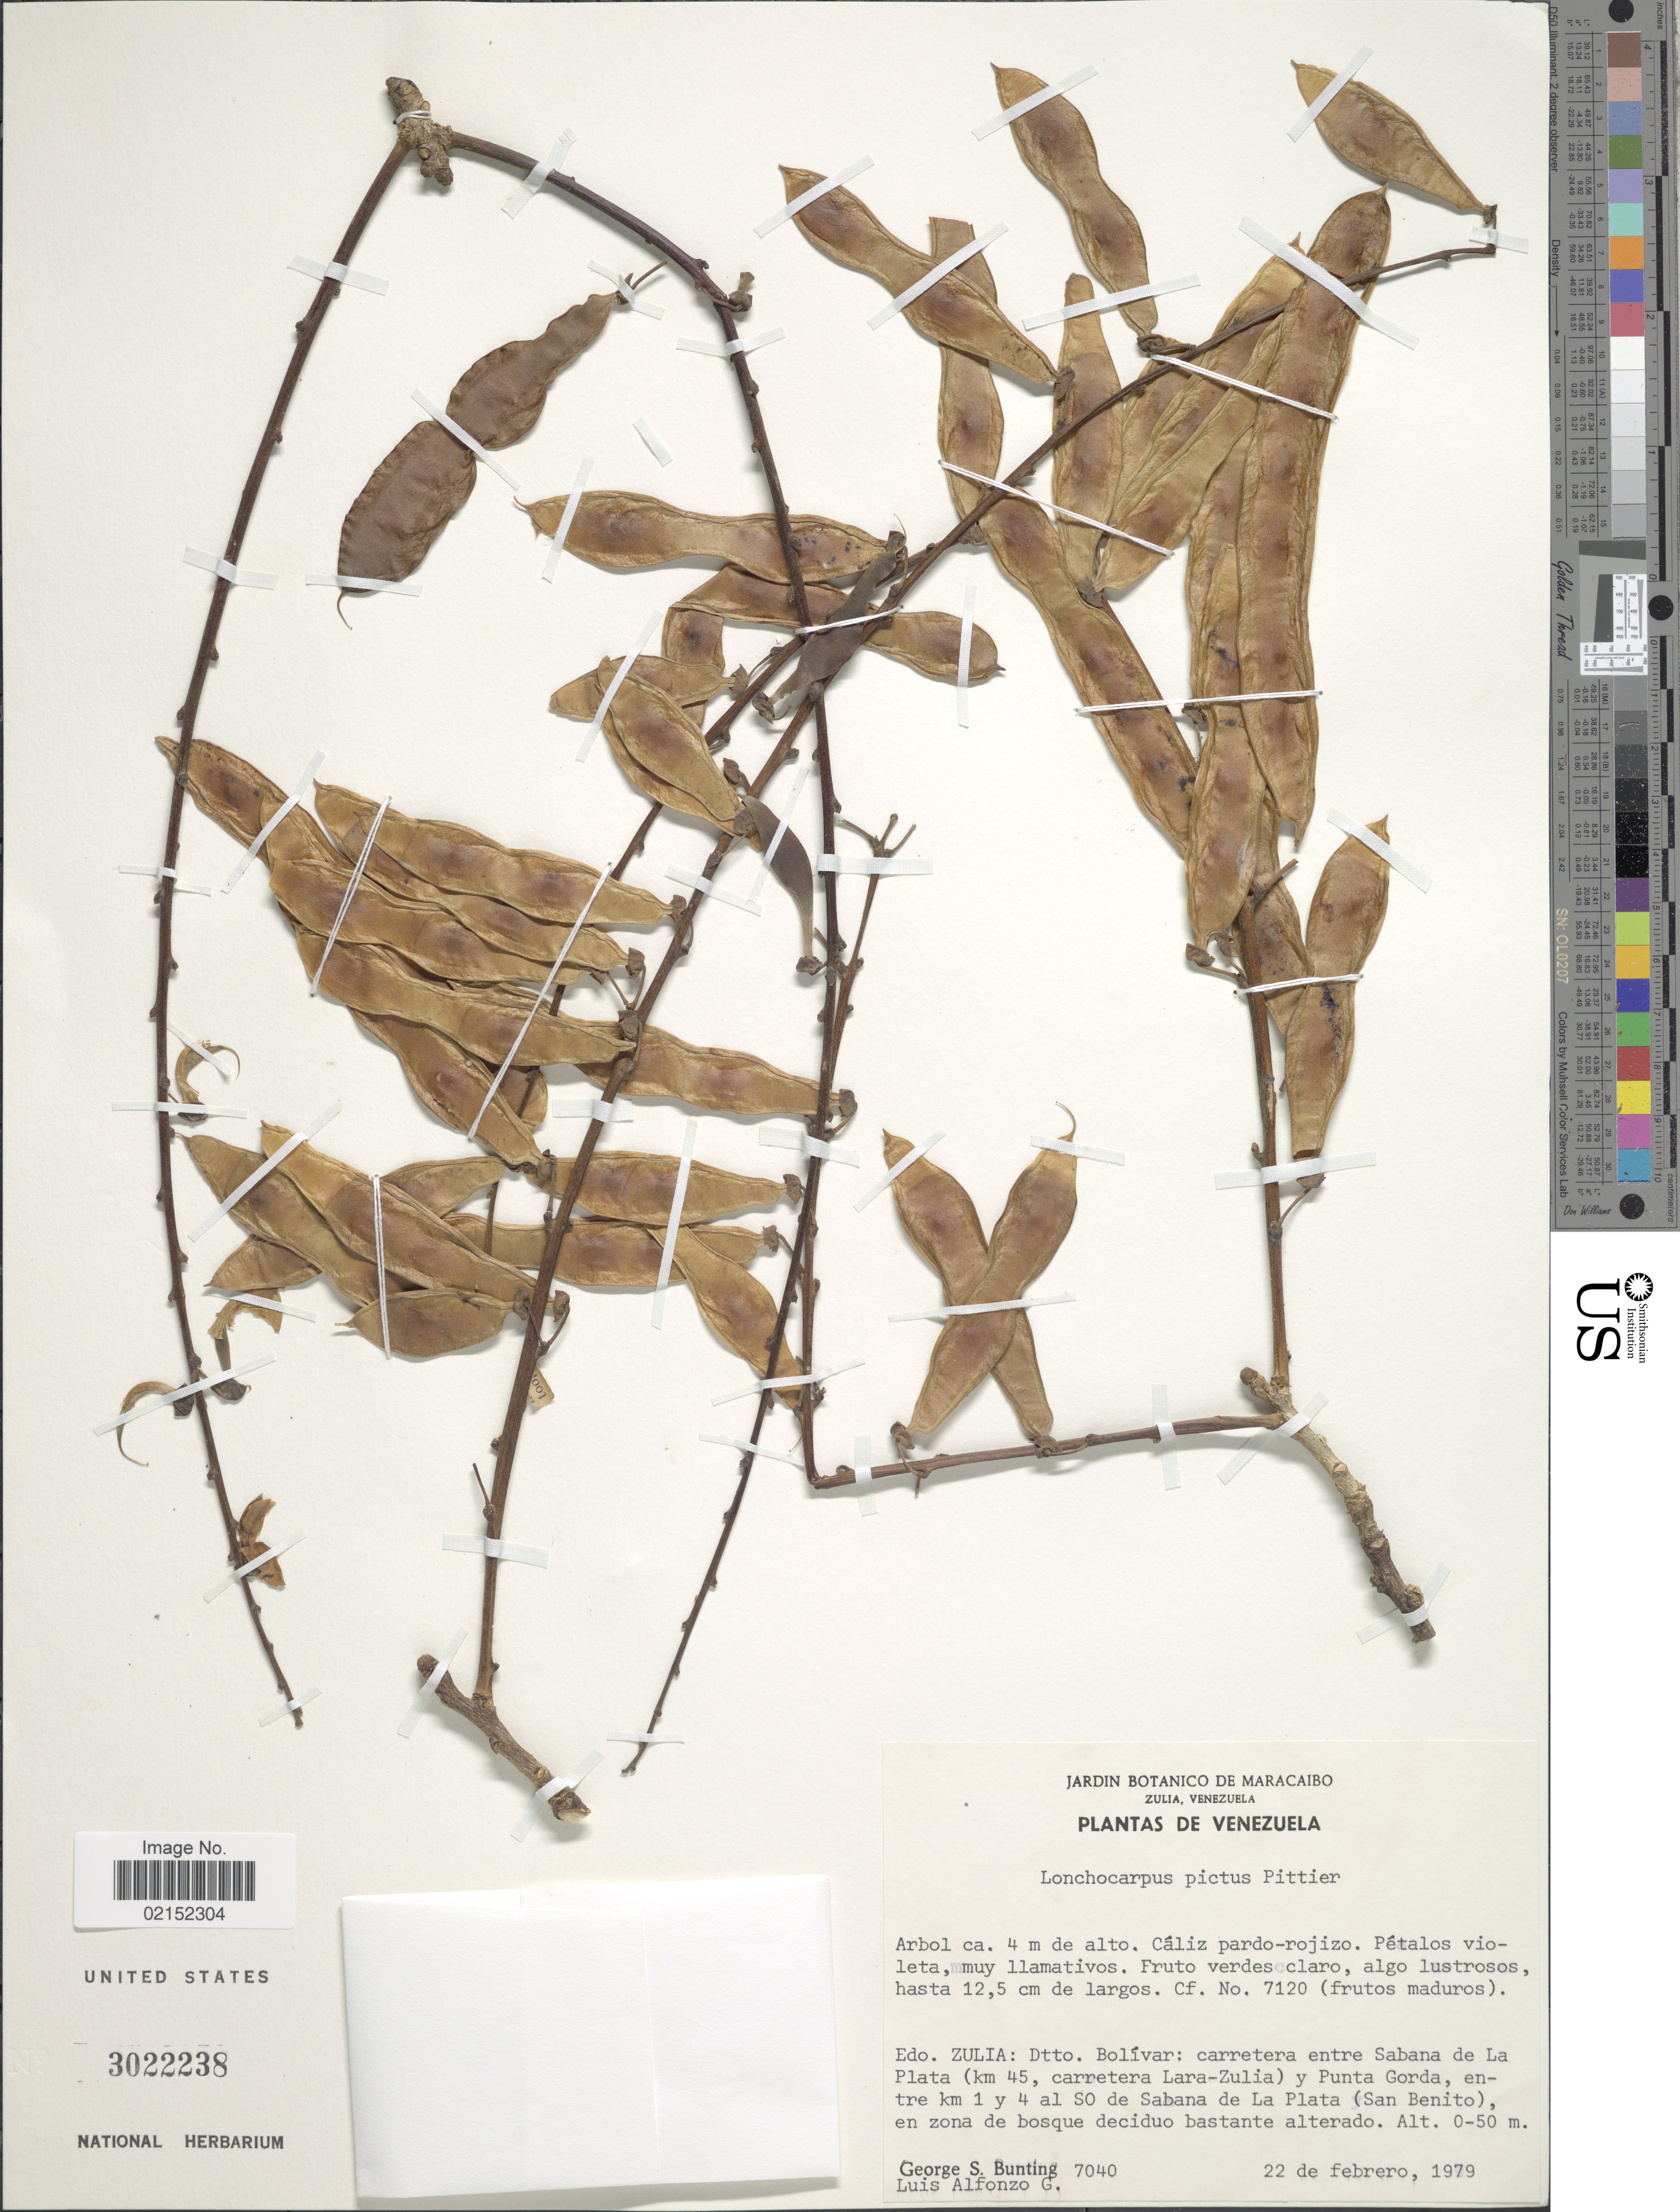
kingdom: Plantae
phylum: Tracheophyta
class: Magnoliopsida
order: Fabales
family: Fabaceae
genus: Lonchocarpus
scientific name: Lonchocarpus pictus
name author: Pittier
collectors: G. S. Bunting & L. Alfonzo G.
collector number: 7040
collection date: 1979-02-22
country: Venezuela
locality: Edo. Zulia: Dtto. Bolivar: carretera entre Sabana de La Plata (km 45, carretera Lara-Zulia) y Punta Gorda, entre km 1 y 4 al SO de Sabana de La Plata (San Benito), en zona de bosque deciduo bastante alterado.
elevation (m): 0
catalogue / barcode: US 3022238